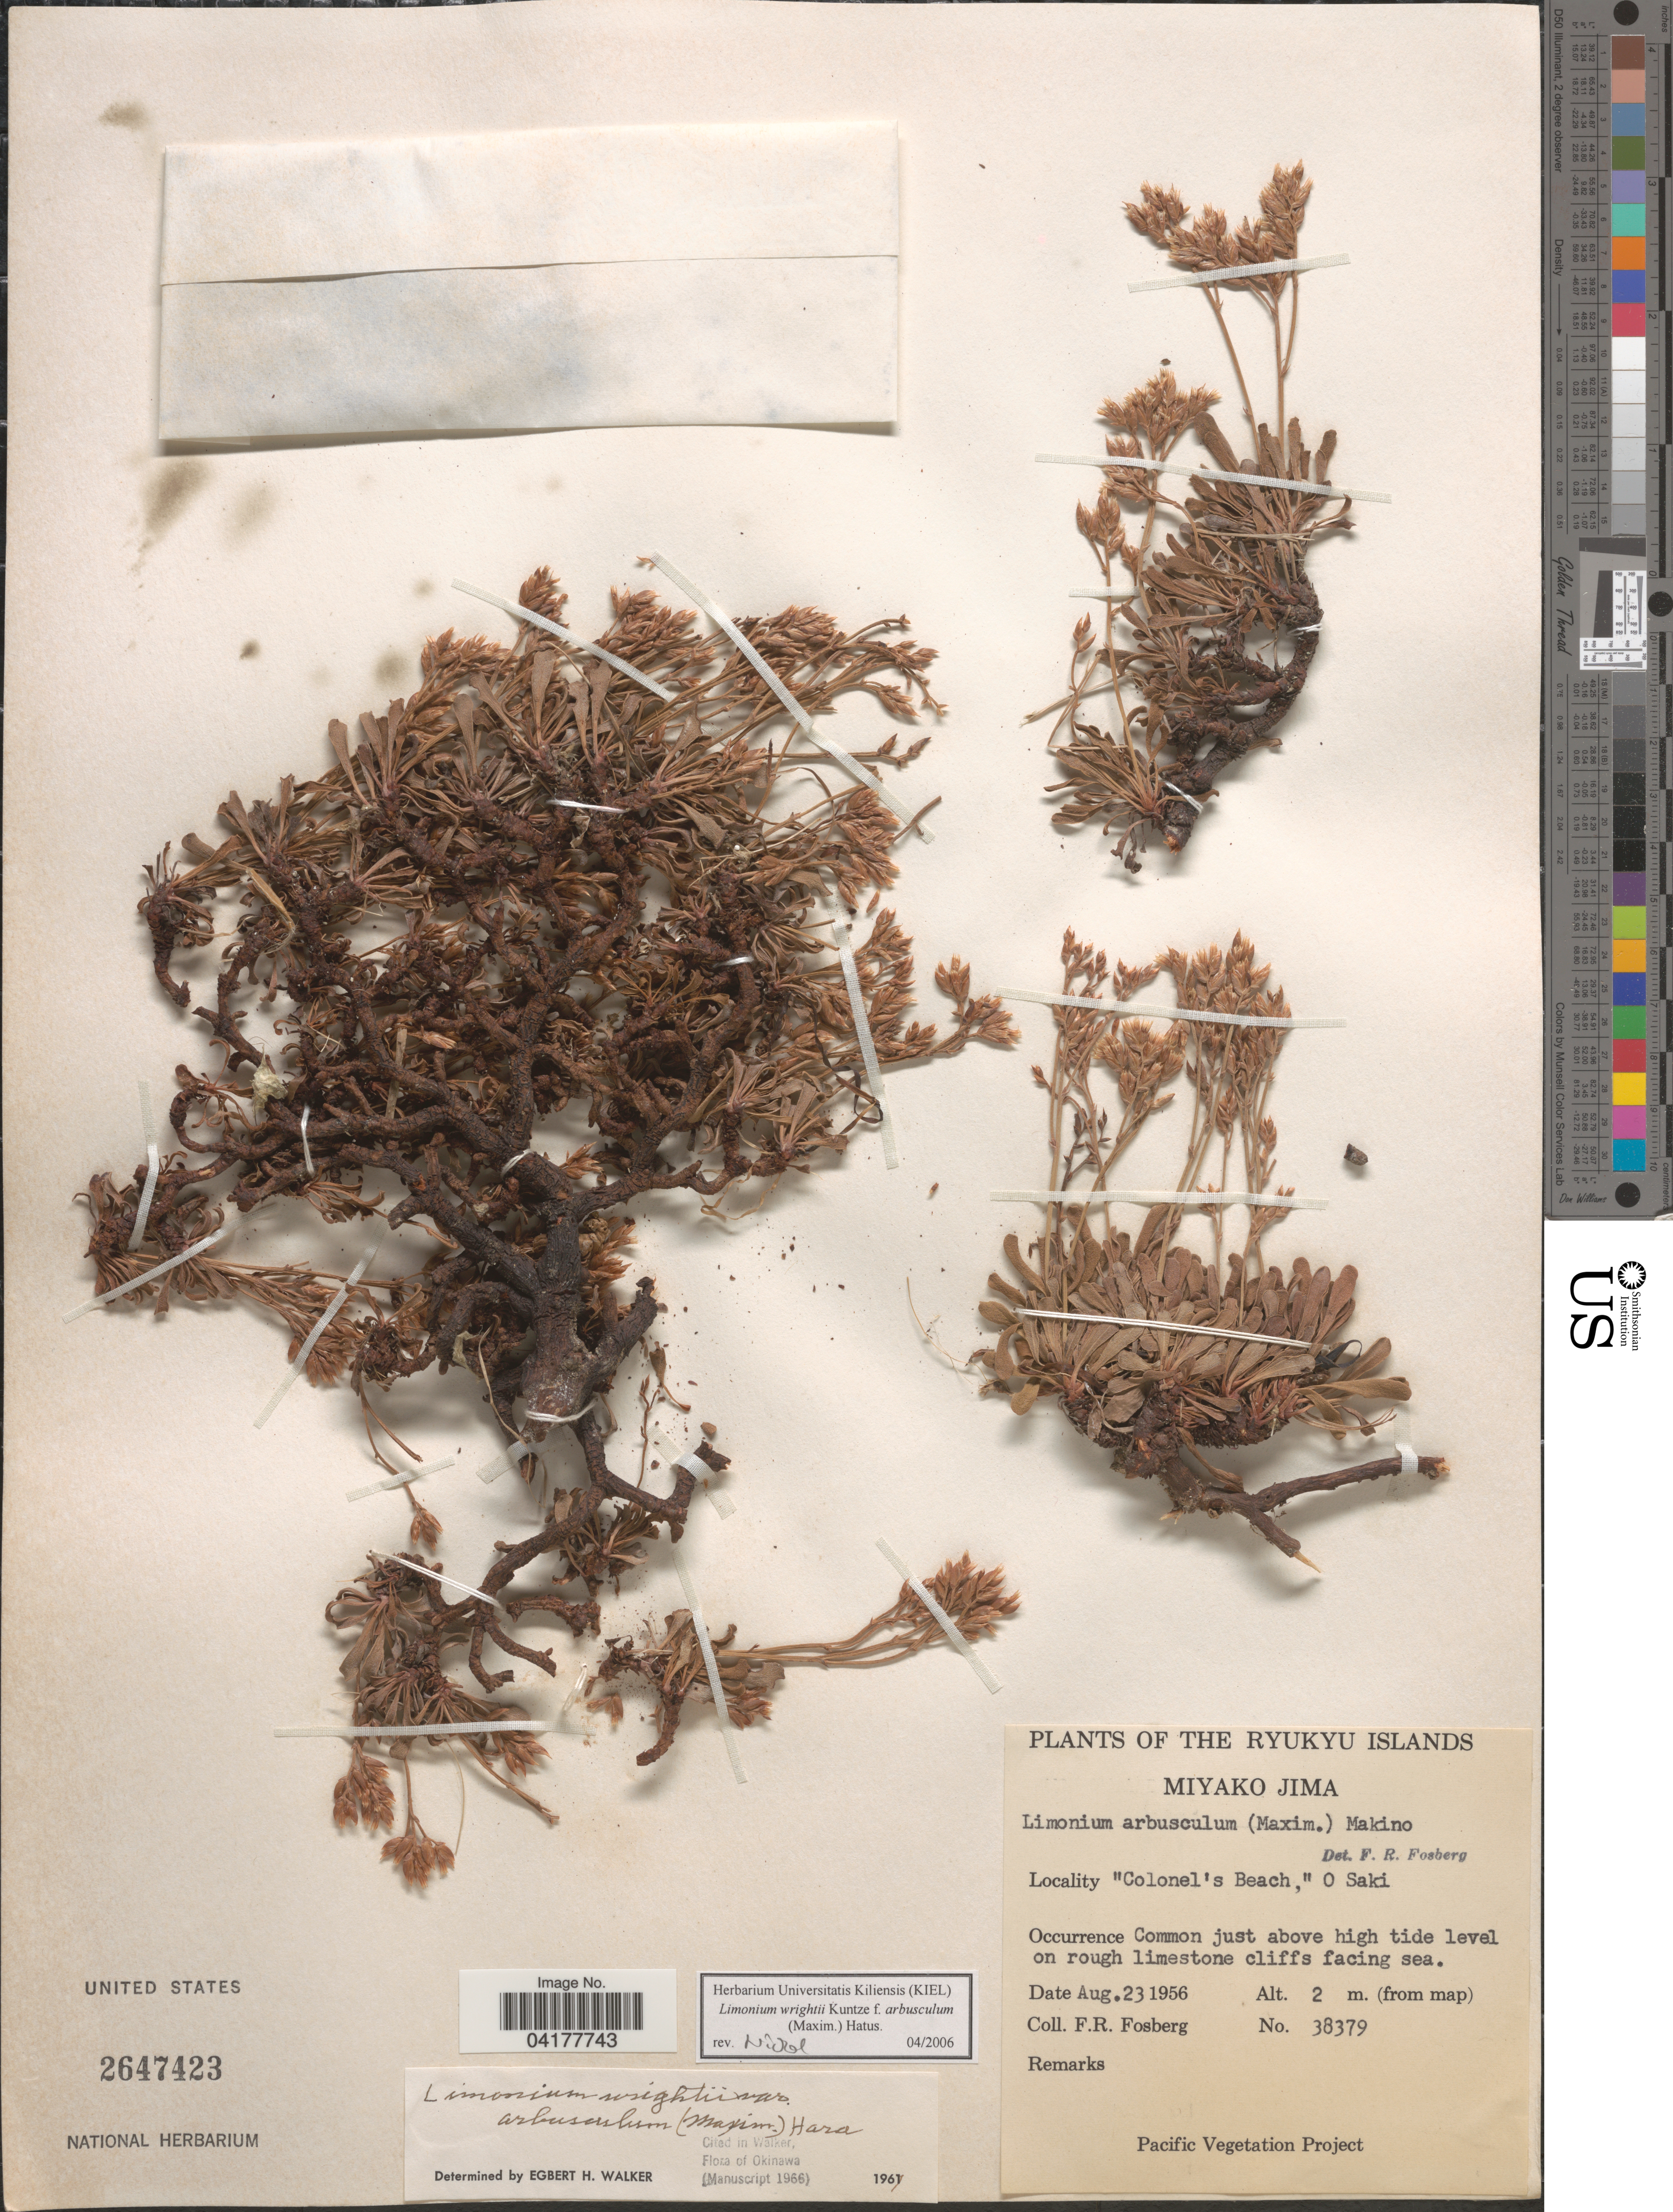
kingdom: Plantae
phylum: Tracheophyta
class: Magnoliopsida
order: Caryophyllales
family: Plumbaginaceae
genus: Limonium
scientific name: Limonium wrightii var. arbusculum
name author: (Maxim.) Hara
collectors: F. R. Fosberg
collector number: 38379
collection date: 1956-08-23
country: Japan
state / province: Okinawa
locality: The Ryukyu Islands. Miyako Jima. "Colonel's Beach," O Saki.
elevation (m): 2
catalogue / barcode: US 2647423